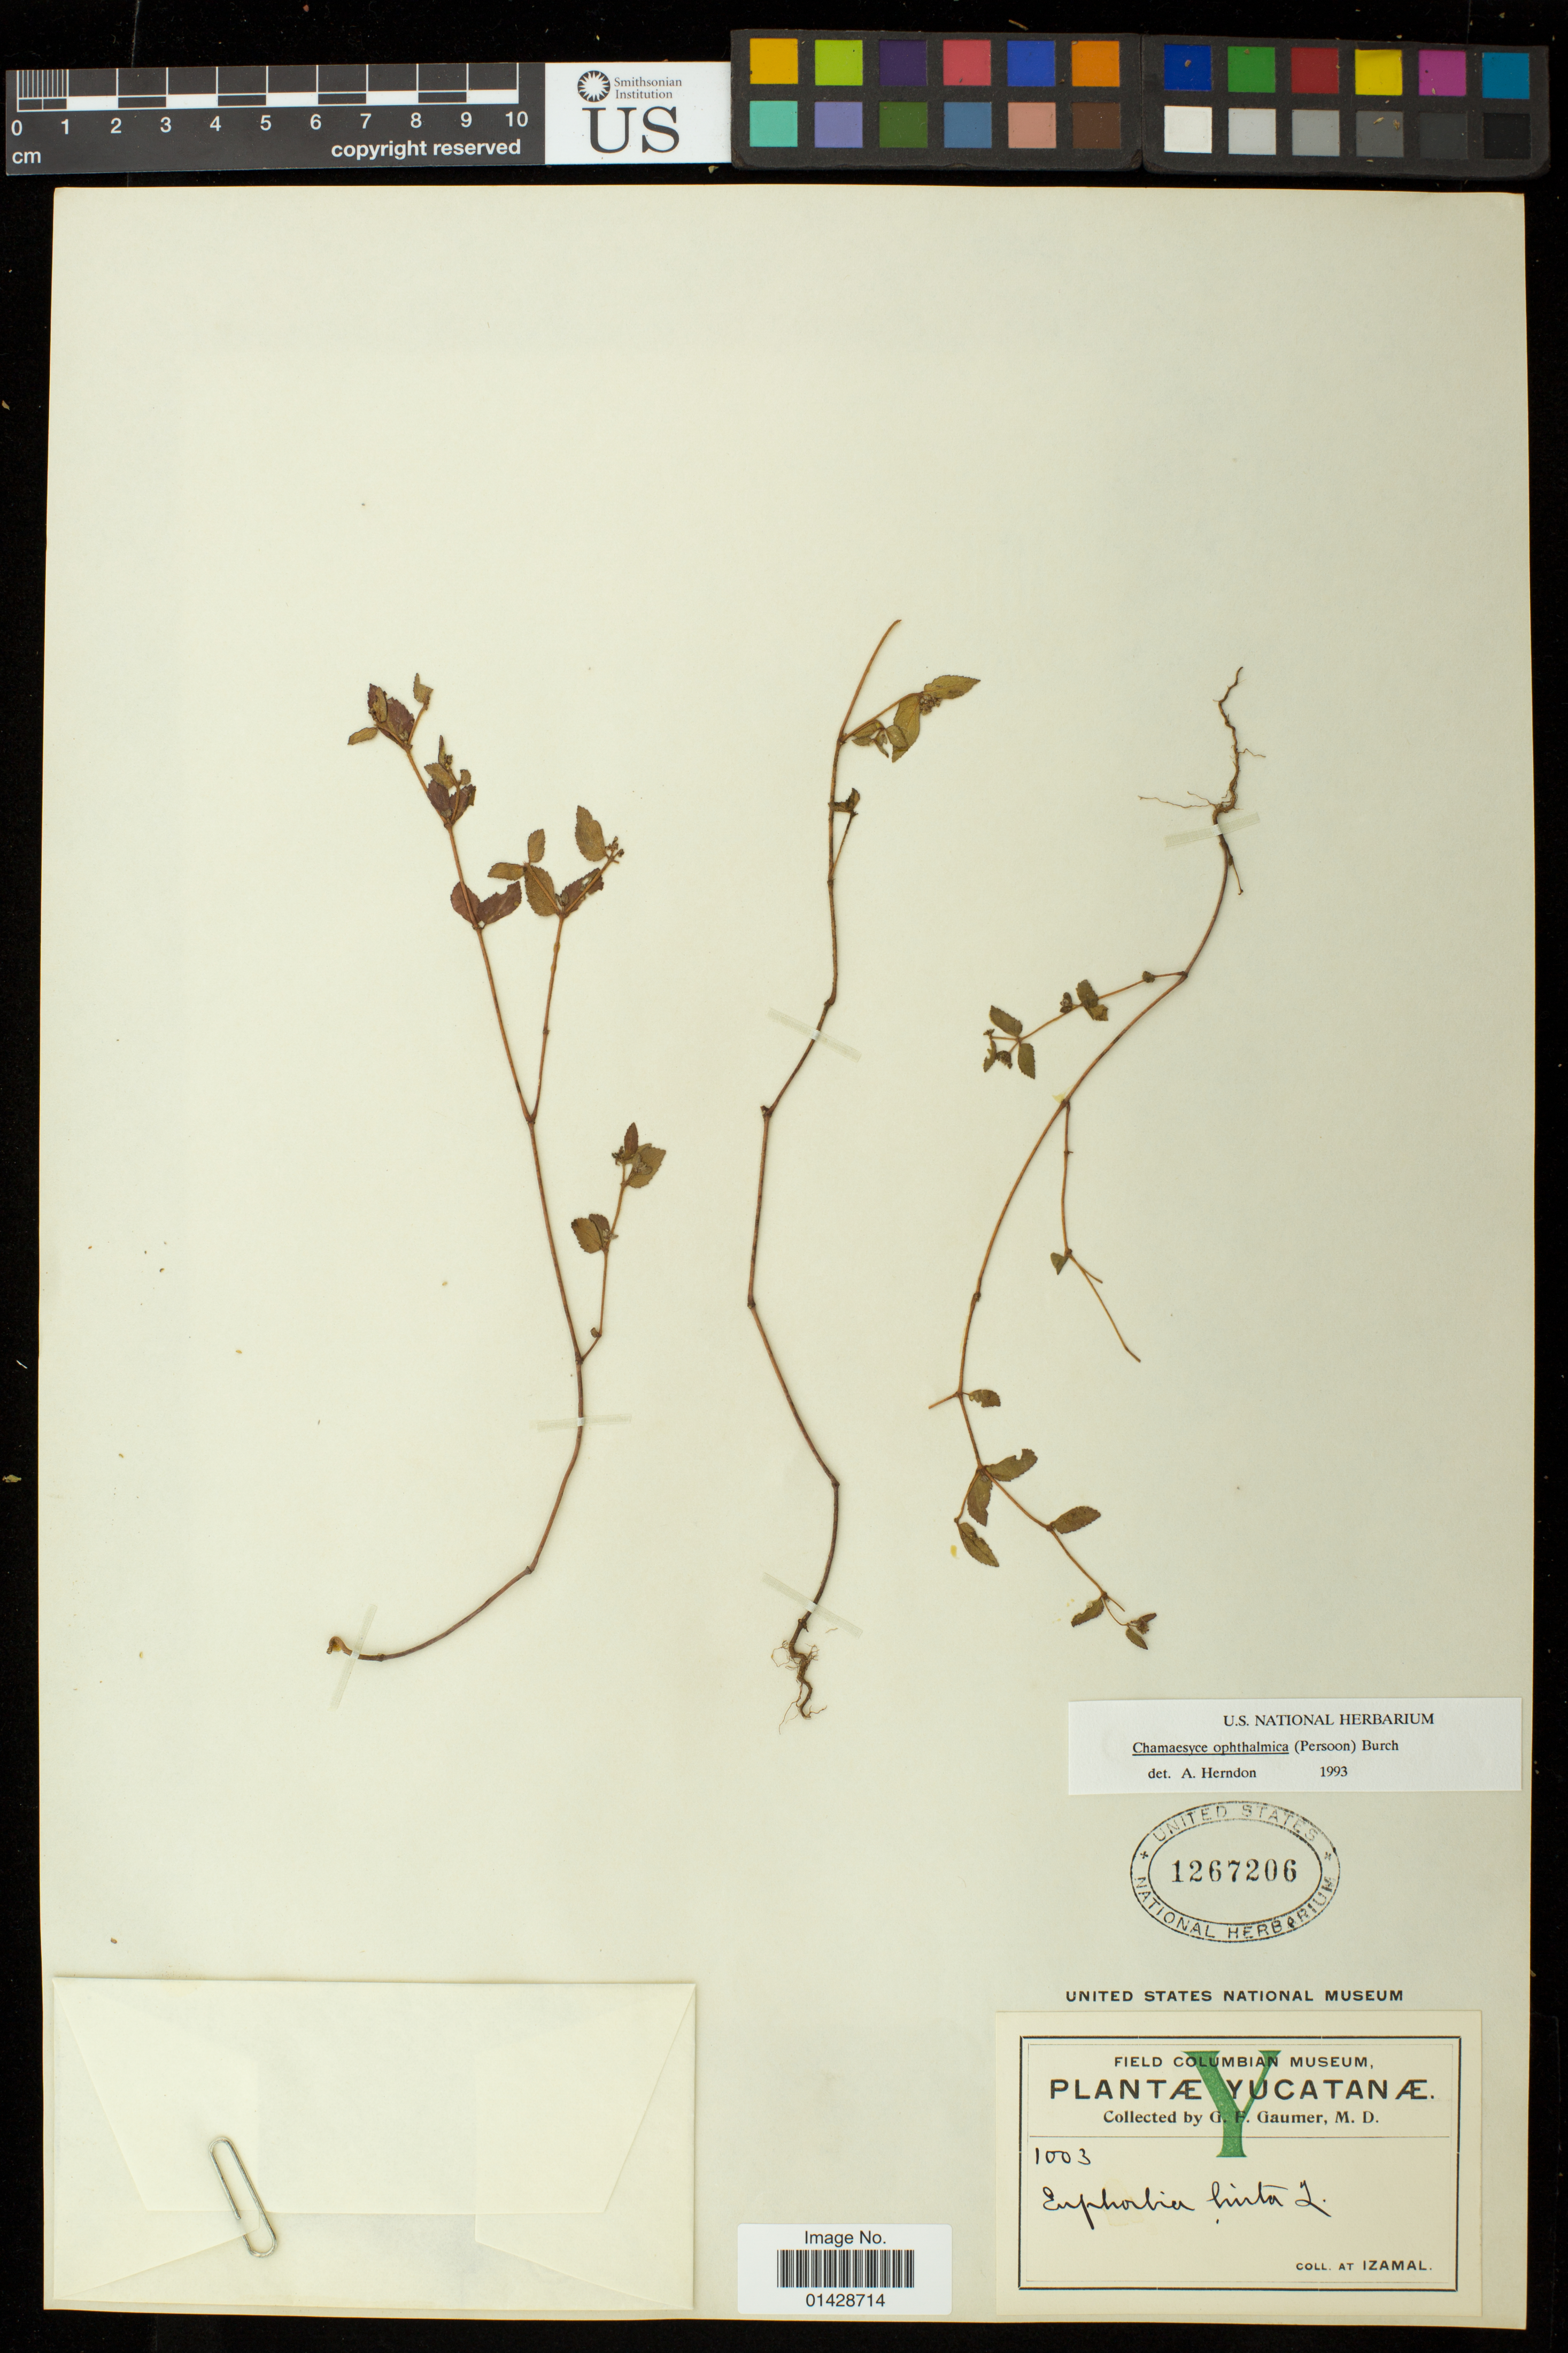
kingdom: Plantae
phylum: Tracheophyta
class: Magnoliopsida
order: Malpighiales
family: Euphorbiaceae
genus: Euphorbia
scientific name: Euphorbia ophthalmica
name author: Pers.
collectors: G. F. Gaumer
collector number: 1003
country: Mexico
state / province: Yucatán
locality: Izamal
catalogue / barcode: US 1267206